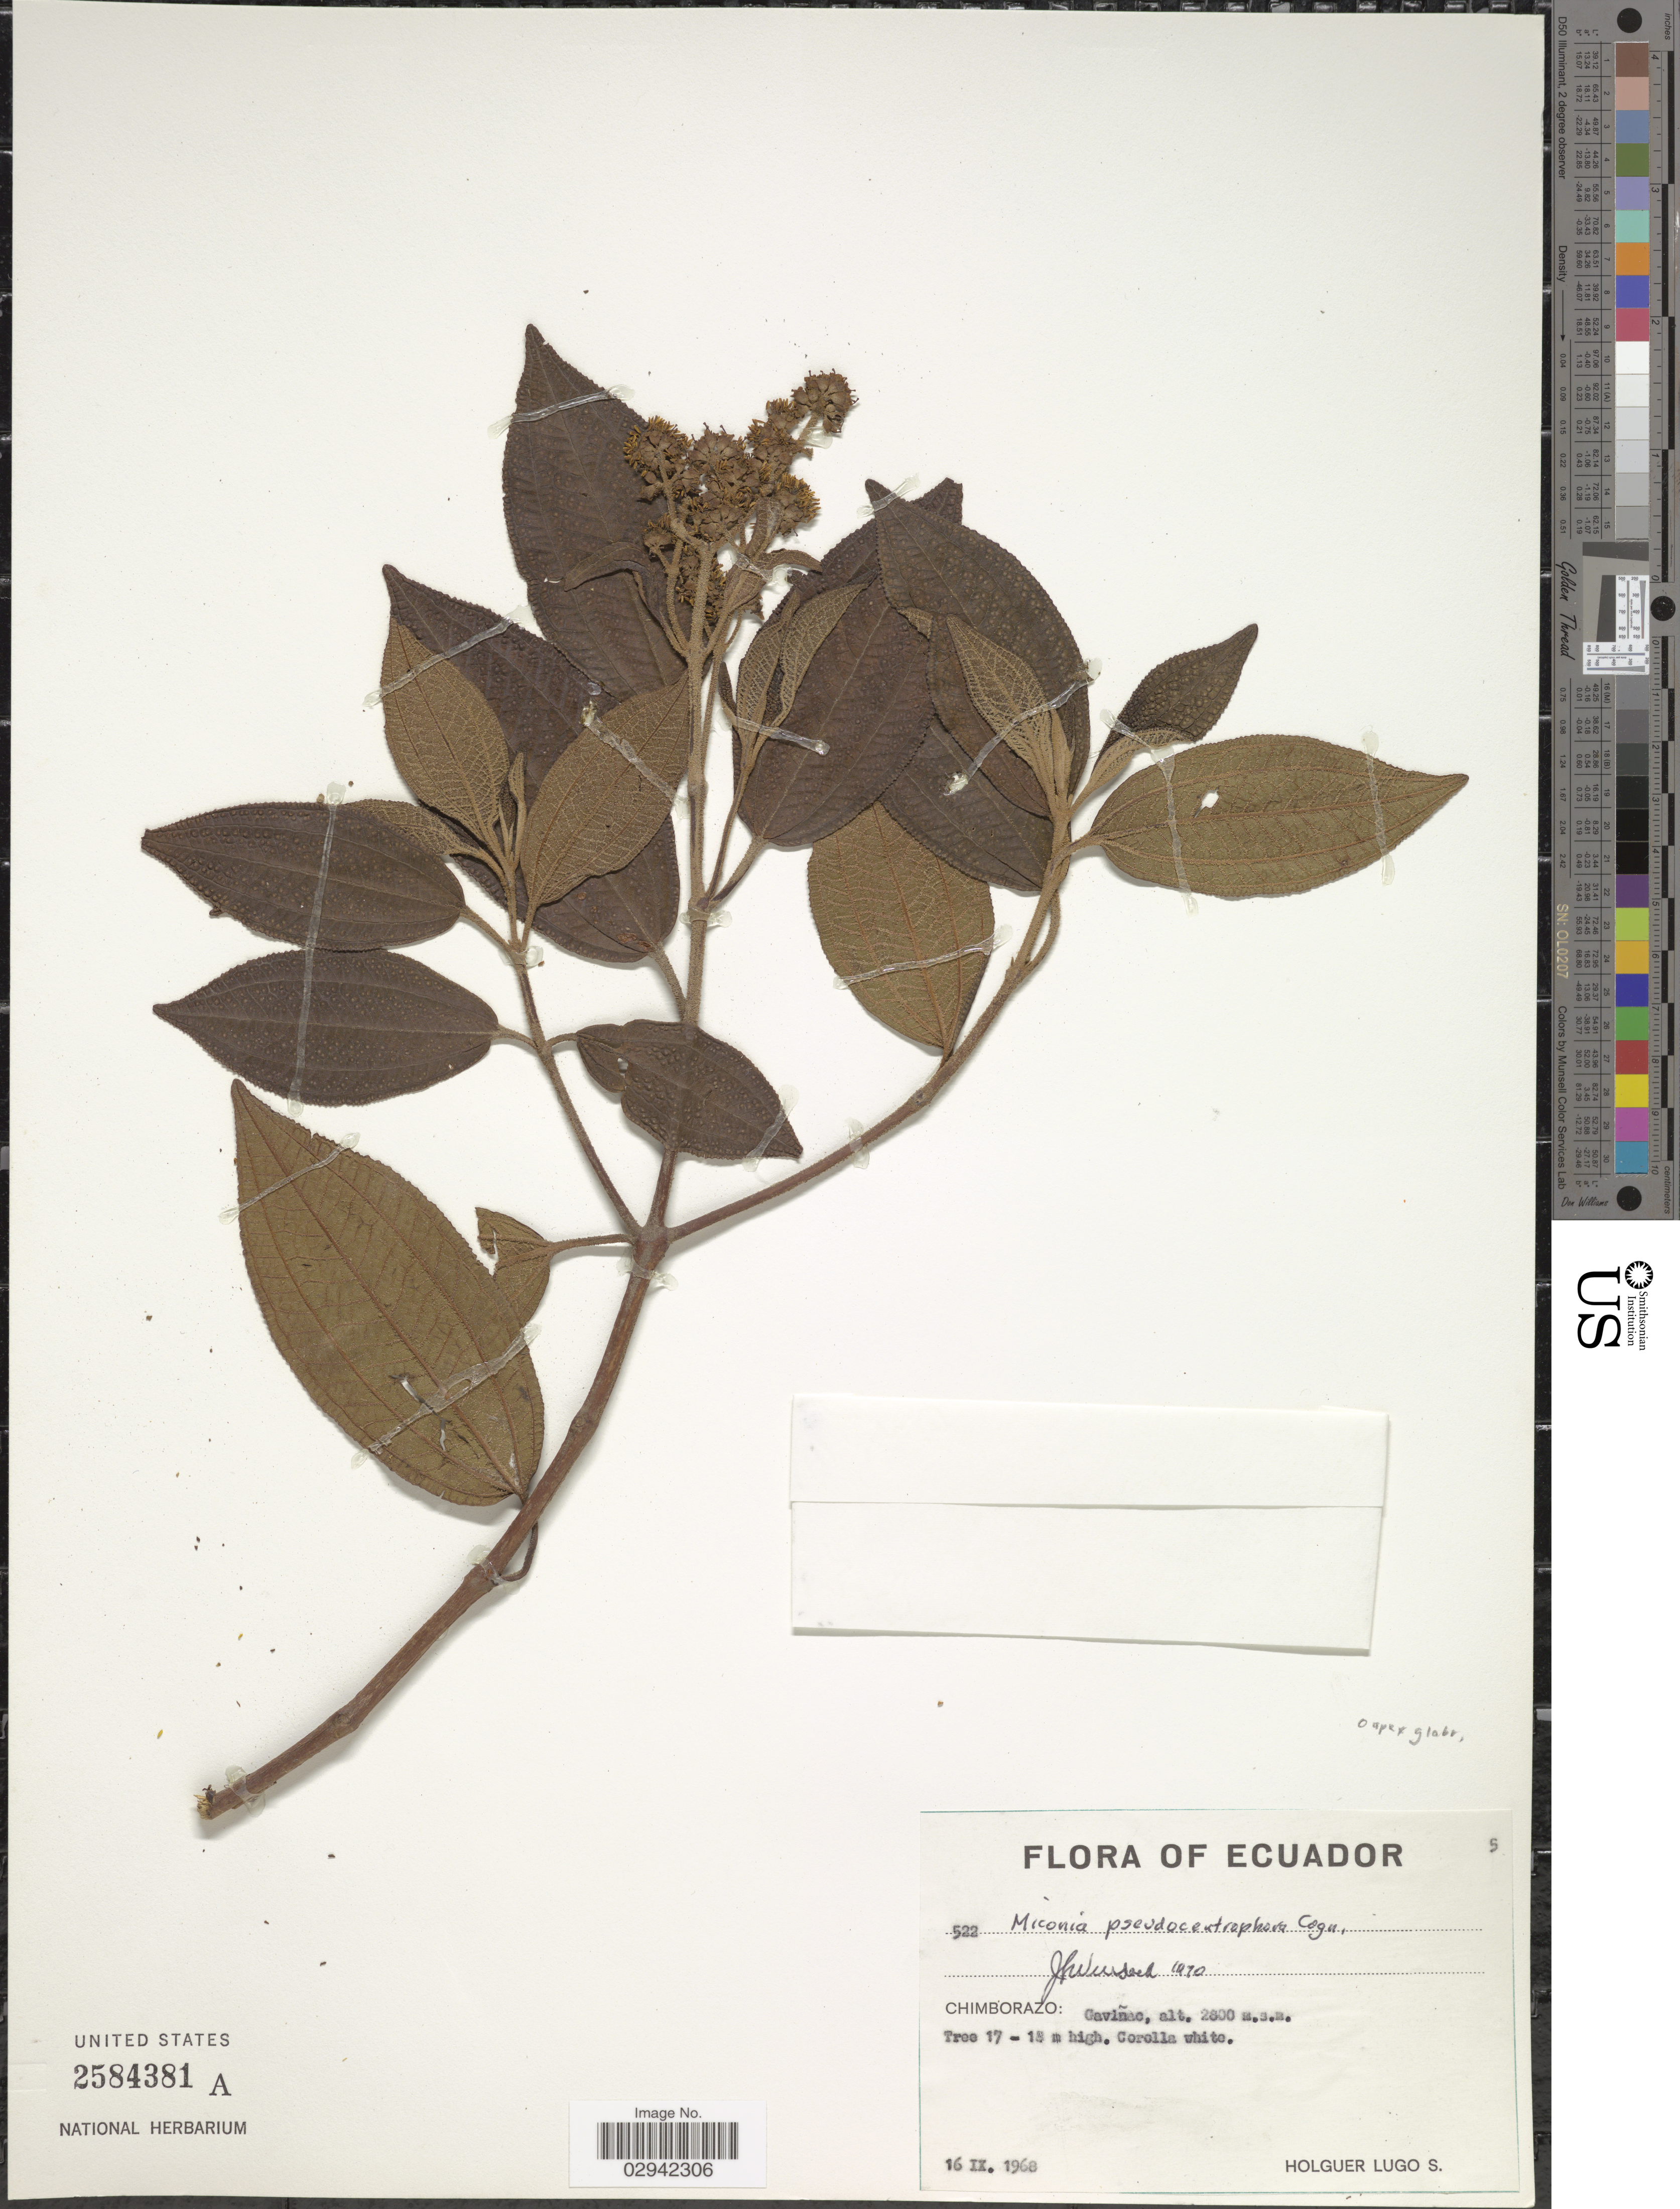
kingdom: Plantae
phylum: Tracheophyta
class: Magnoliopsida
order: Myrtales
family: Melastomataceae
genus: Miconia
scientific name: Miconia pseudocentrophora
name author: Cogn.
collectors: H. Lugo S.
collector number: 522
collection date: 1968-09-16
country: Ecuador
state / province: Chimborazo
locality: Gaviñac.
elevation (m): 2800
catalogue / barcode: US 2584381A